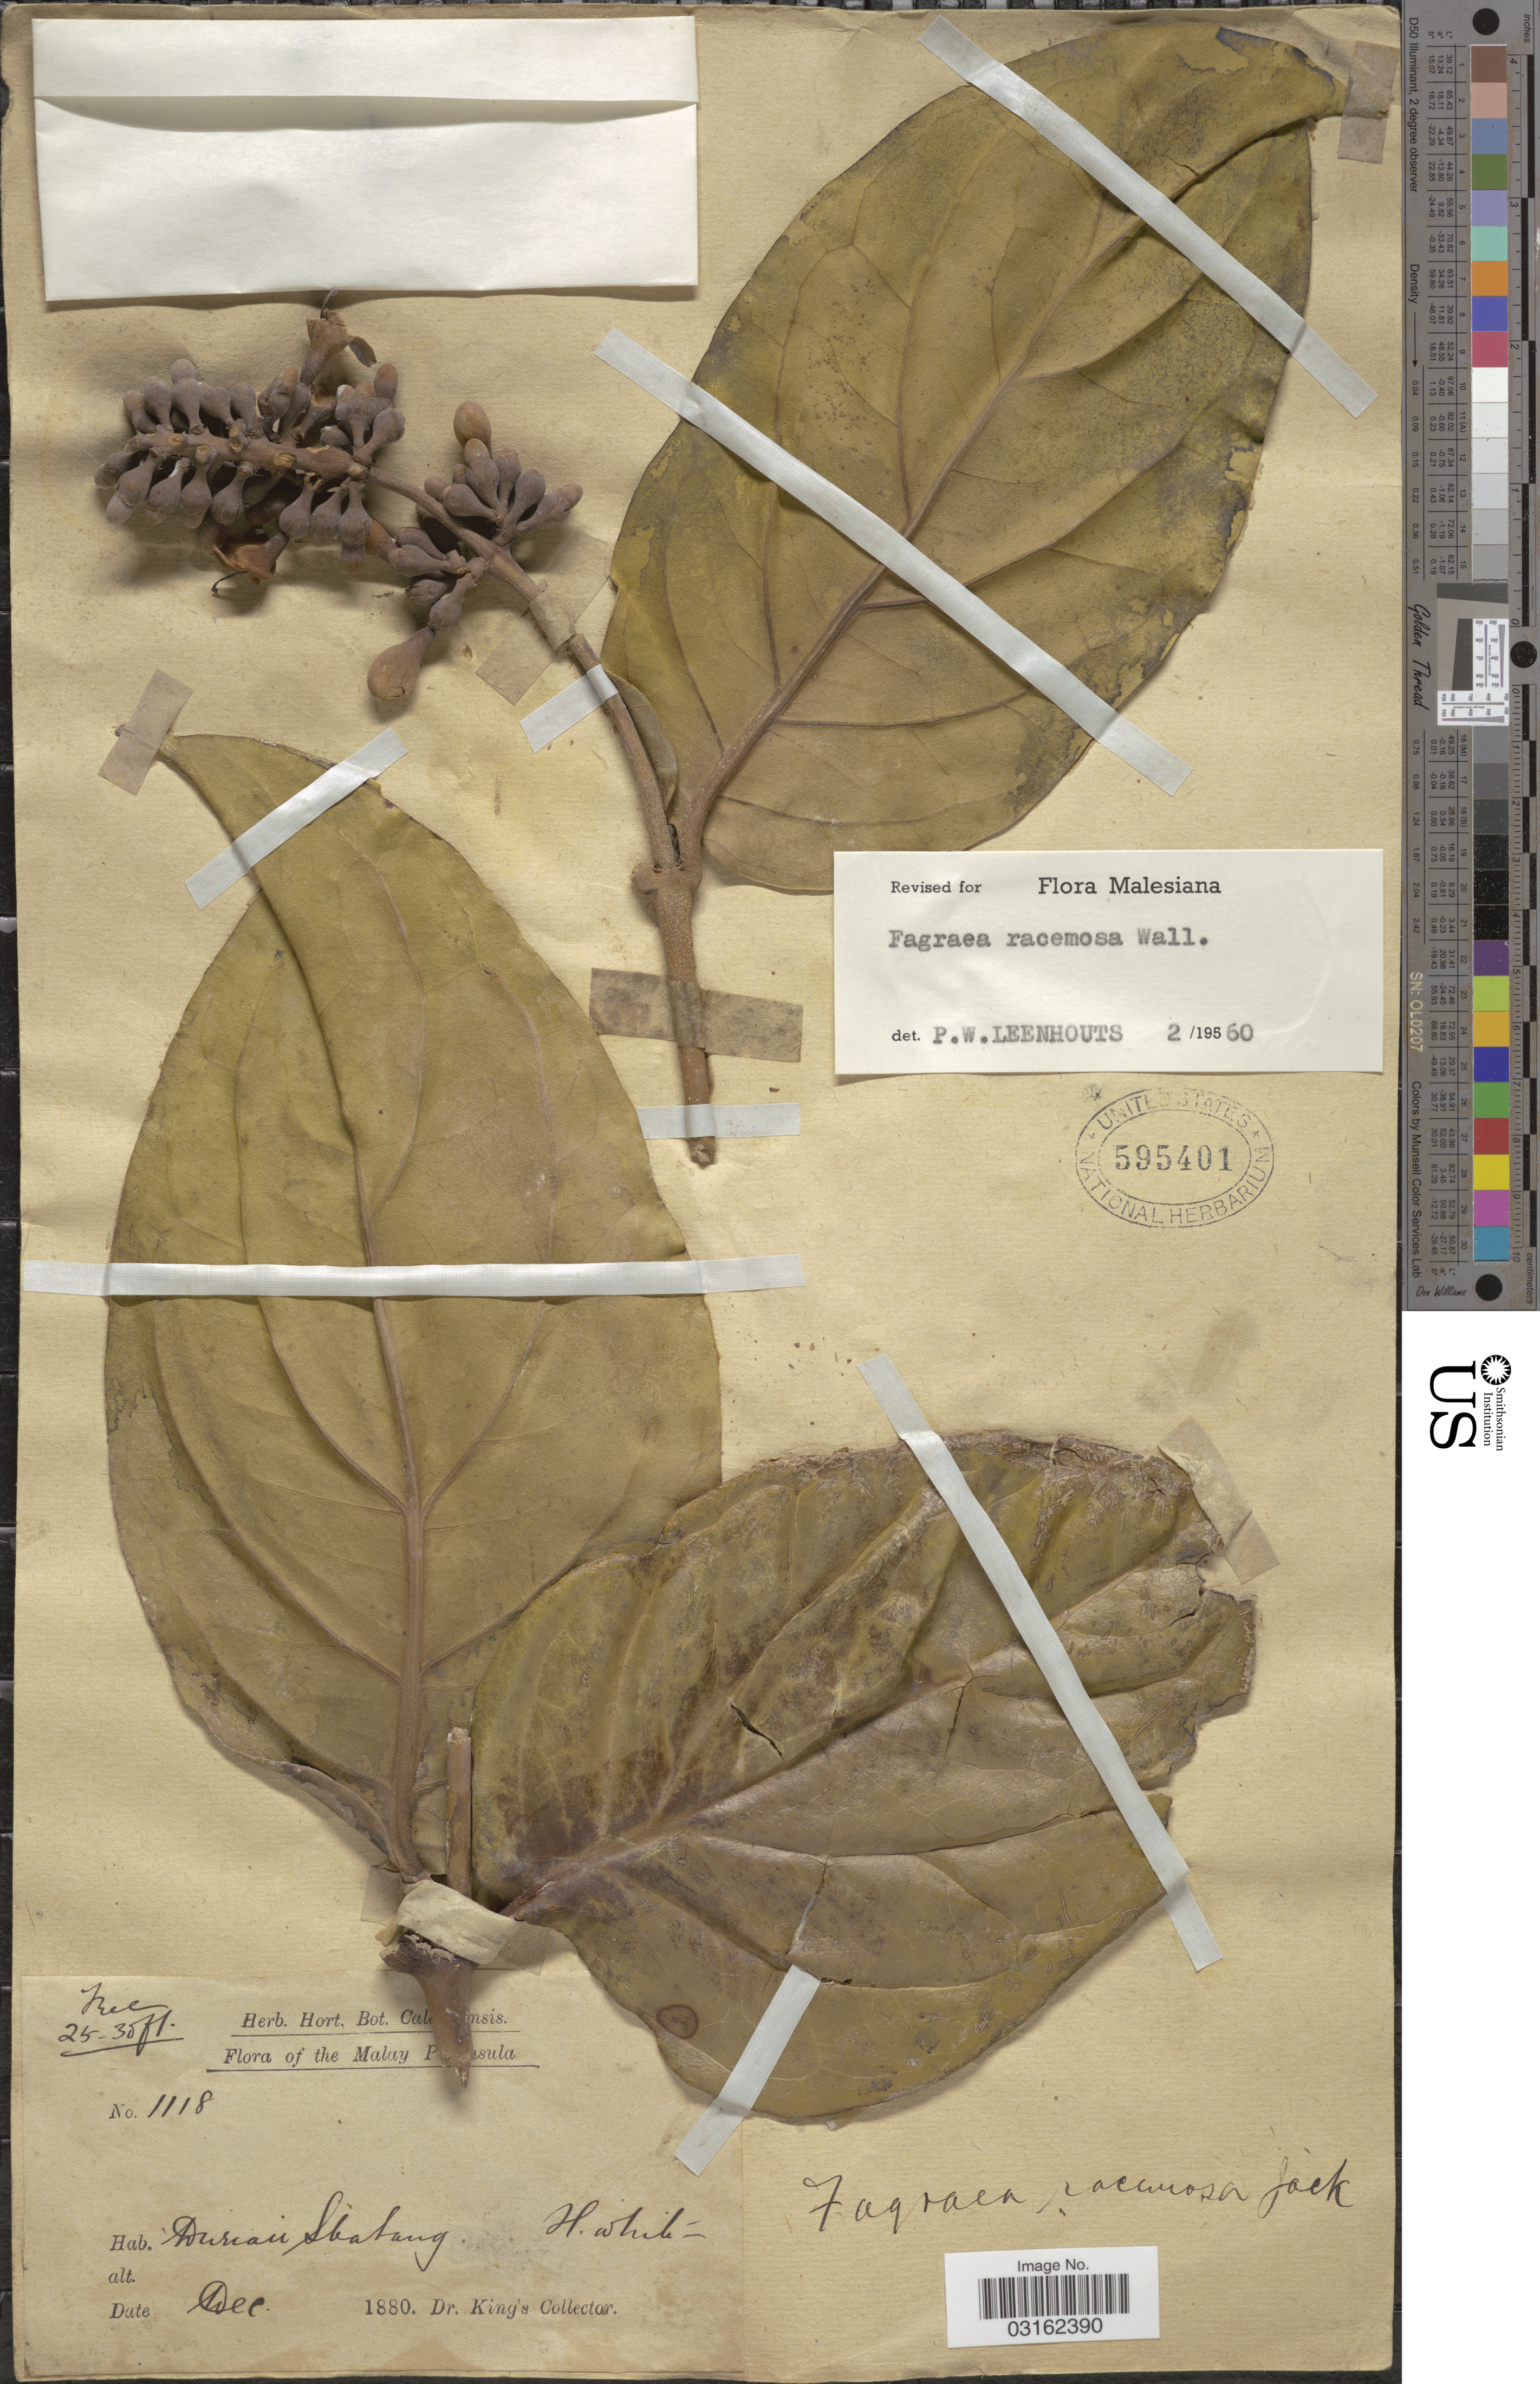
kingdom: Plantae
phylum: Tracheophyta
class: Magnoliopsida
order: Gentianales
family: Gentianaceae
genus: Fagraea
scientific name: Fagraea racemosa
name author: Jack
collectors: Dr. King's collector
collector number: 1118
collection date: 1880-12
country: Malaysia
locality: Malay Peninsula. Duriau Sbatang.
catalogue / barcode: US 595401